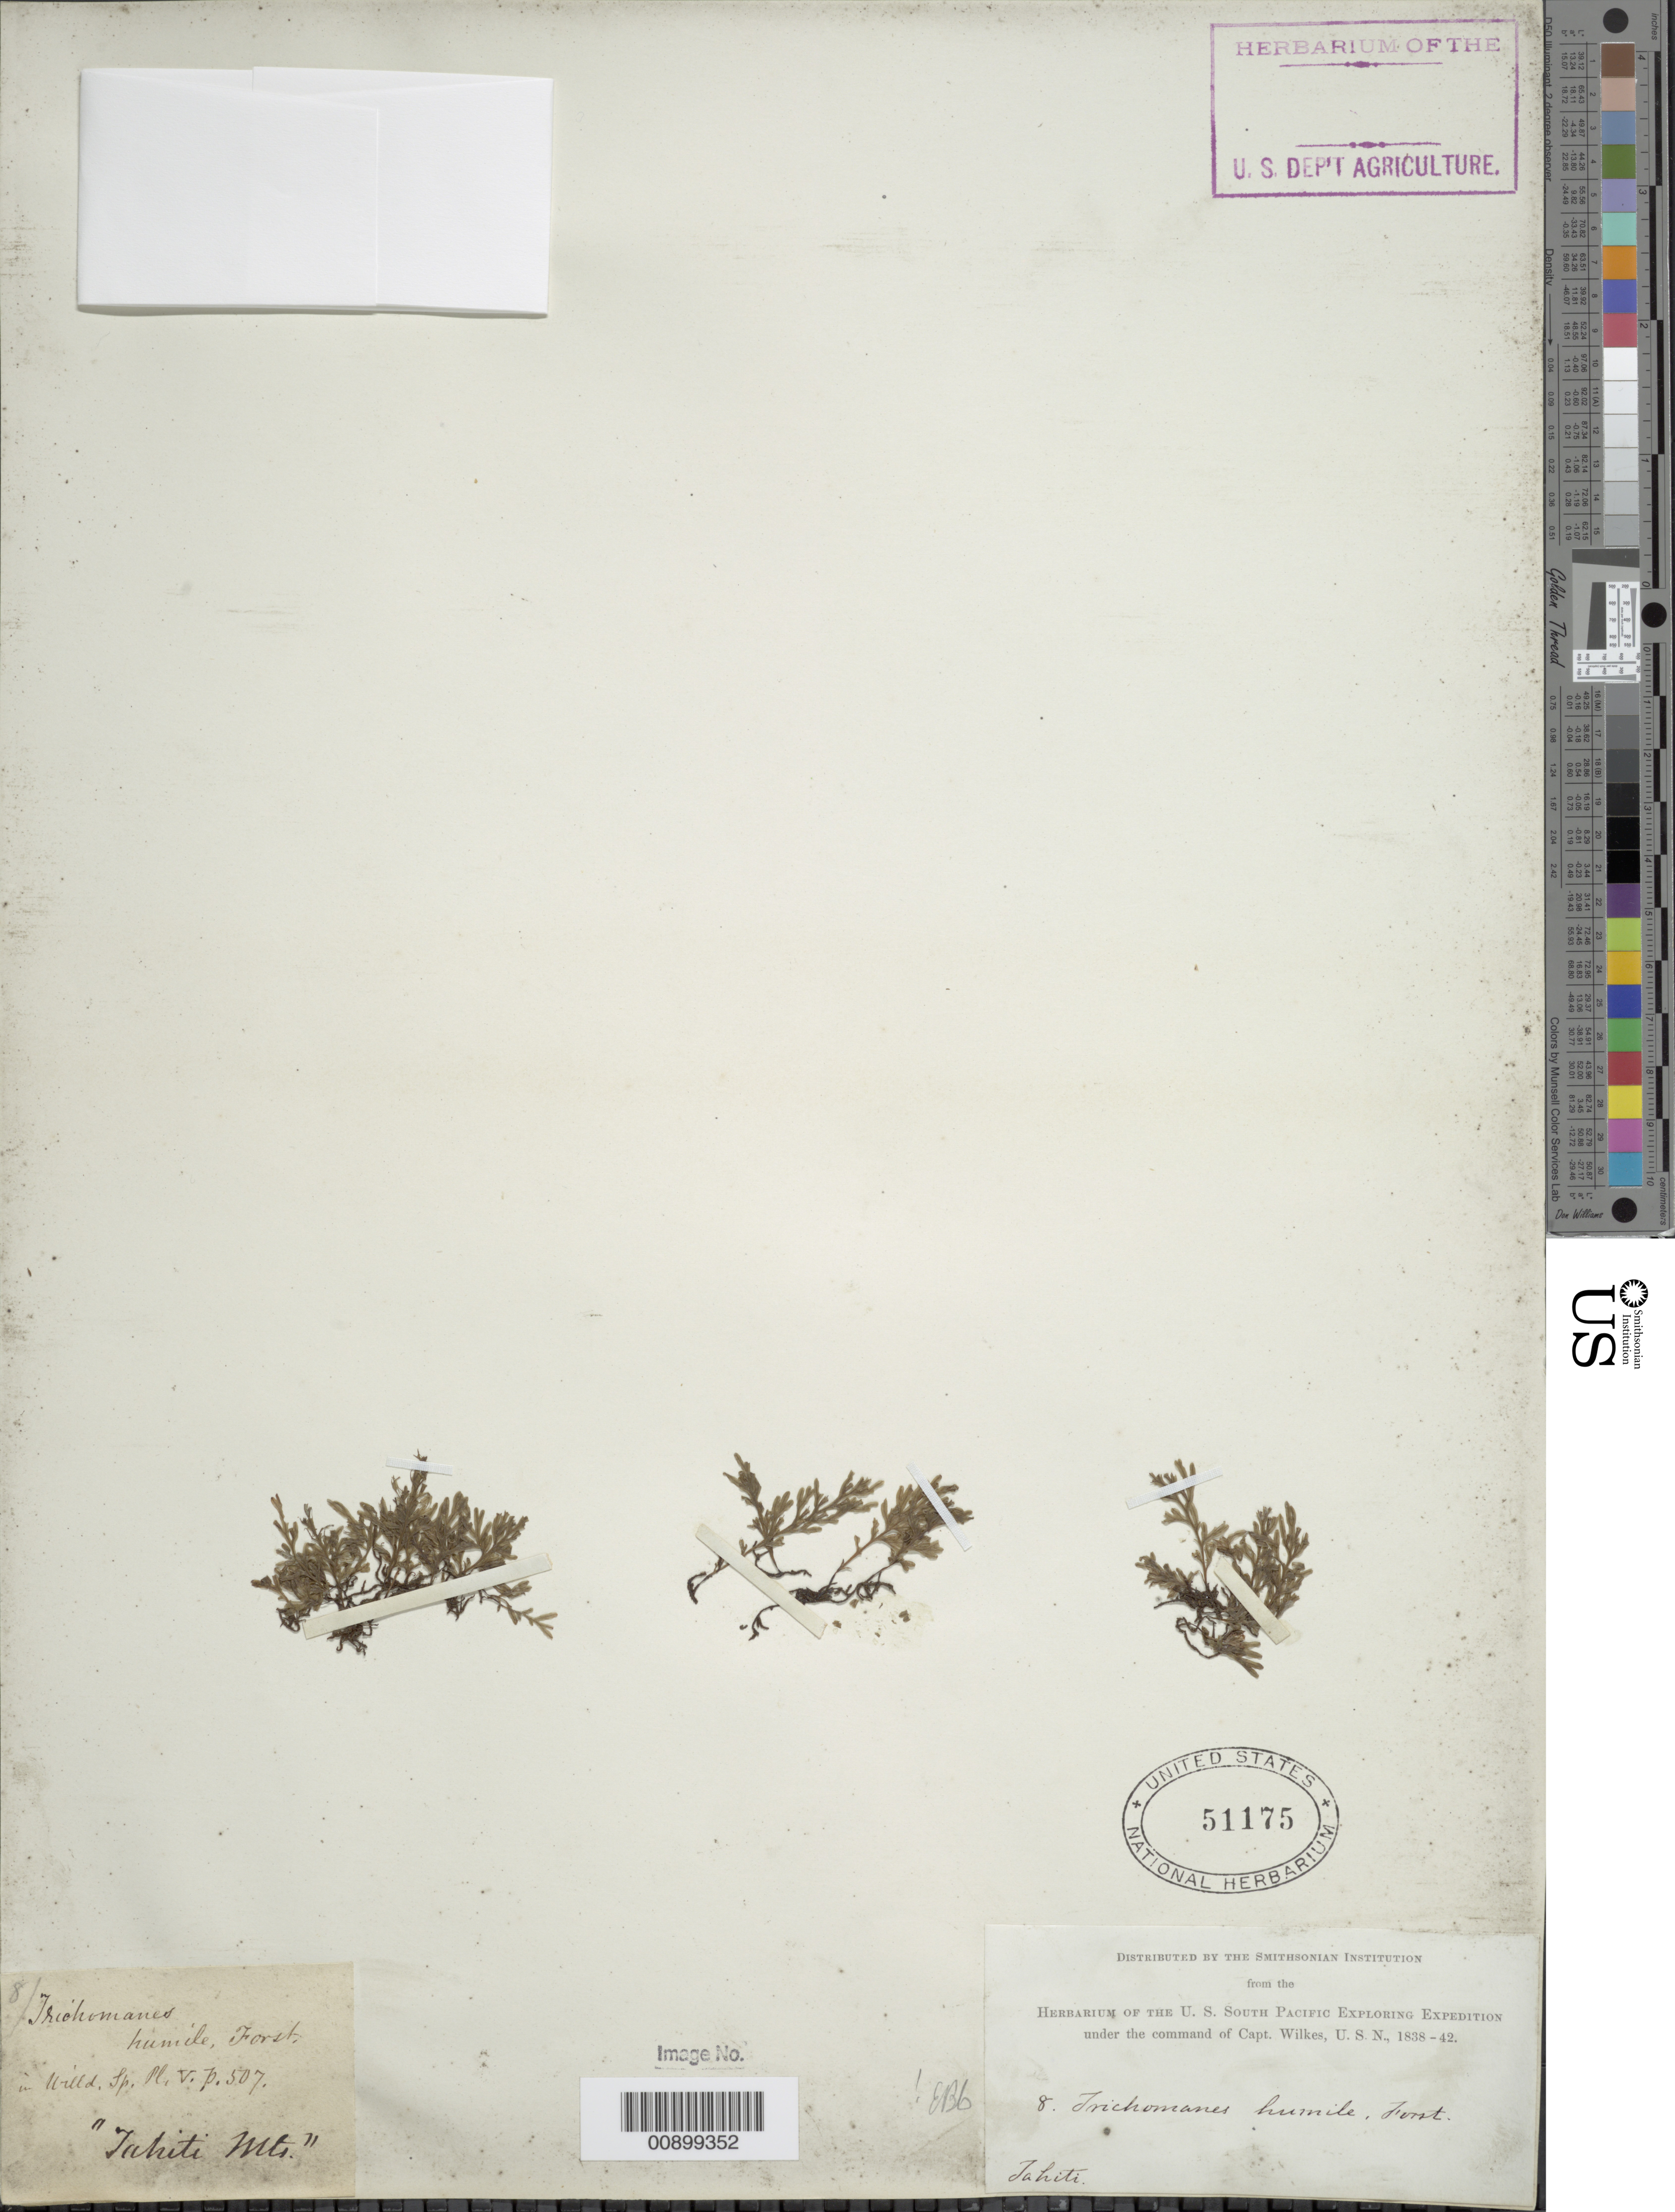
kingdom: Plantae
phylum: Tracheophyta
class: Polypodiopsida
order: Hymenophyllales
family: Hymenophyllaceae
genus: Crepidomanes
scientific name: Crepidomanes humilis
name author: (G. Forst.) Bosch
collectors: Wilkes Explor. Exped.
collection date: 1838/1842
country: French Polynesia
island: Tahiti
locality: Tahiti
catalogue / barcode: US 51175